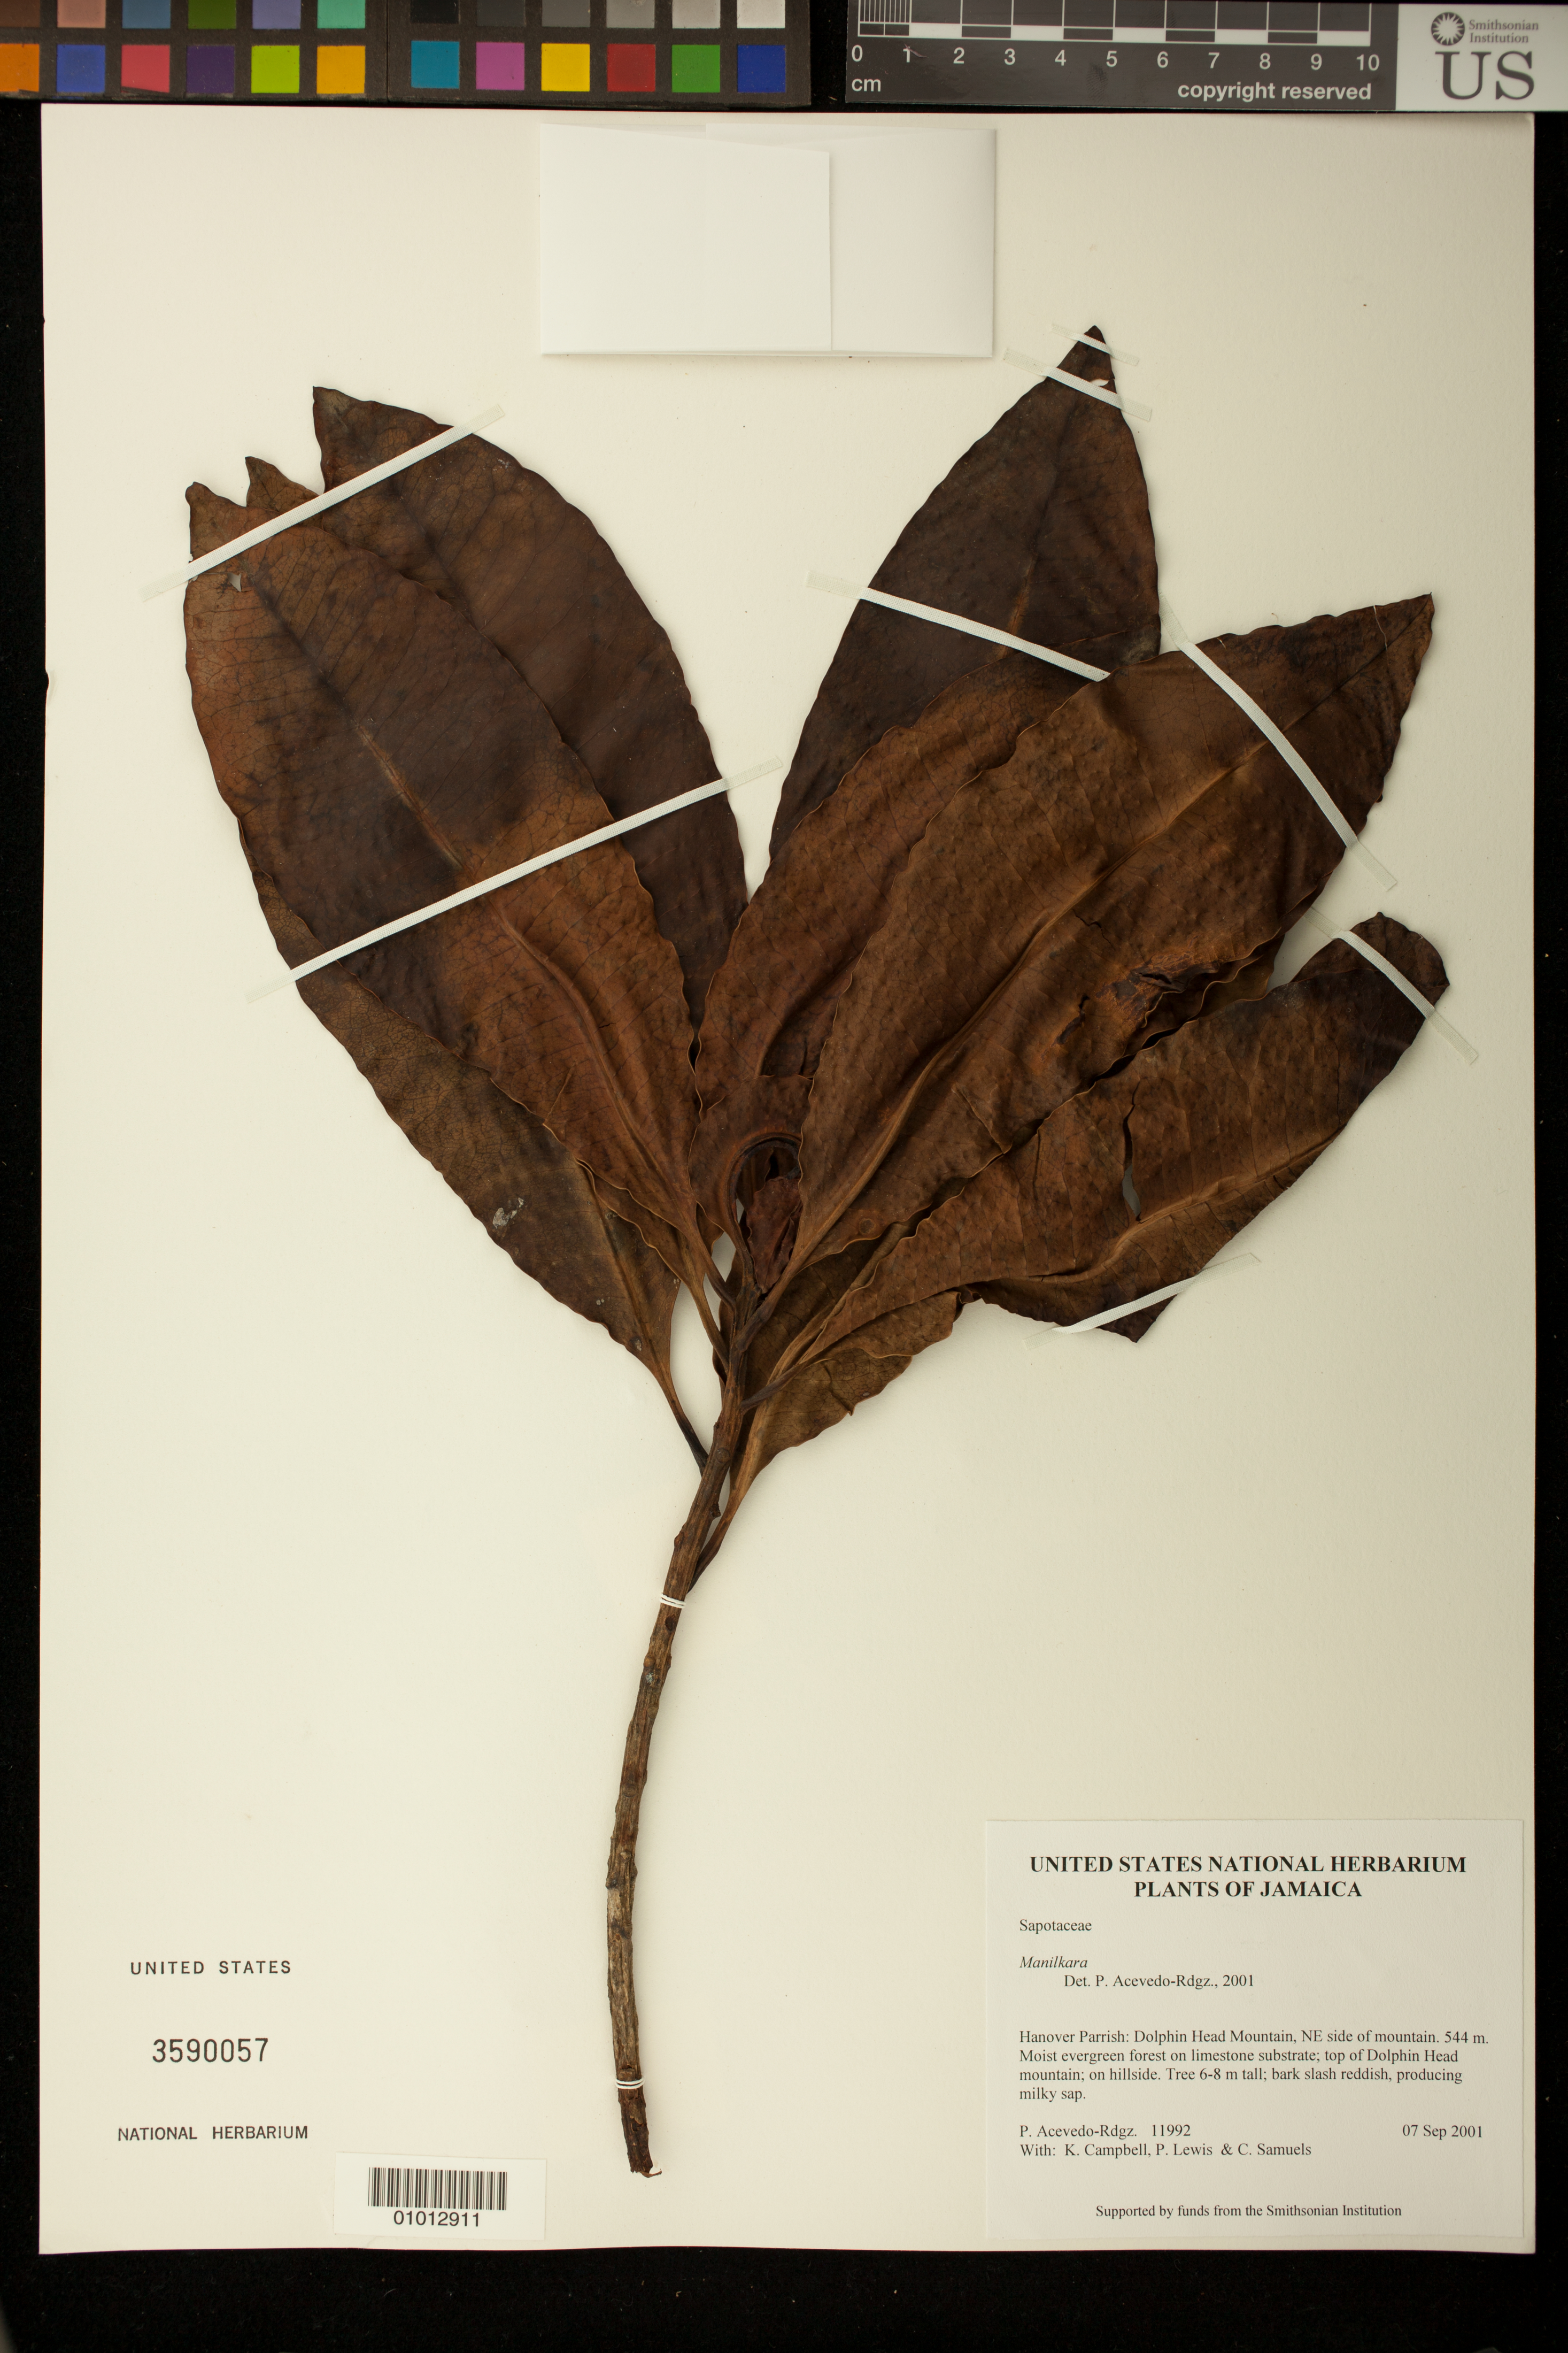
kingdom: Plantae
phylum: Tracheophyta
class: Magnoliopsida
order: Ericales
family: Sapotaceae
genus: Manilkara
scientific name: Manilkara sp.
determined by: Acevedo-Rodríguez, P., (BOT), Smithsonian Institution - National Museum of Natural History (UNITED STATES)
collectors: P. Acevedo-Rodr., K. Campbell, P. Lewis & C. Samuels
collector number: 11992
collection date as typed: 07 Sep 2001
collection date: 2001-09-07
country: Jamaica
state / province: Hanover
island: Jamaica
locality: Hanover Parrish: Dolphin Head Mountain, NE side of mountain.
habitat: Moist evergreen forest on limestone substrate; top of Dolphin Head mountain; on hillside.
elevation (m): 544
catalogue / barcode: US 3590057